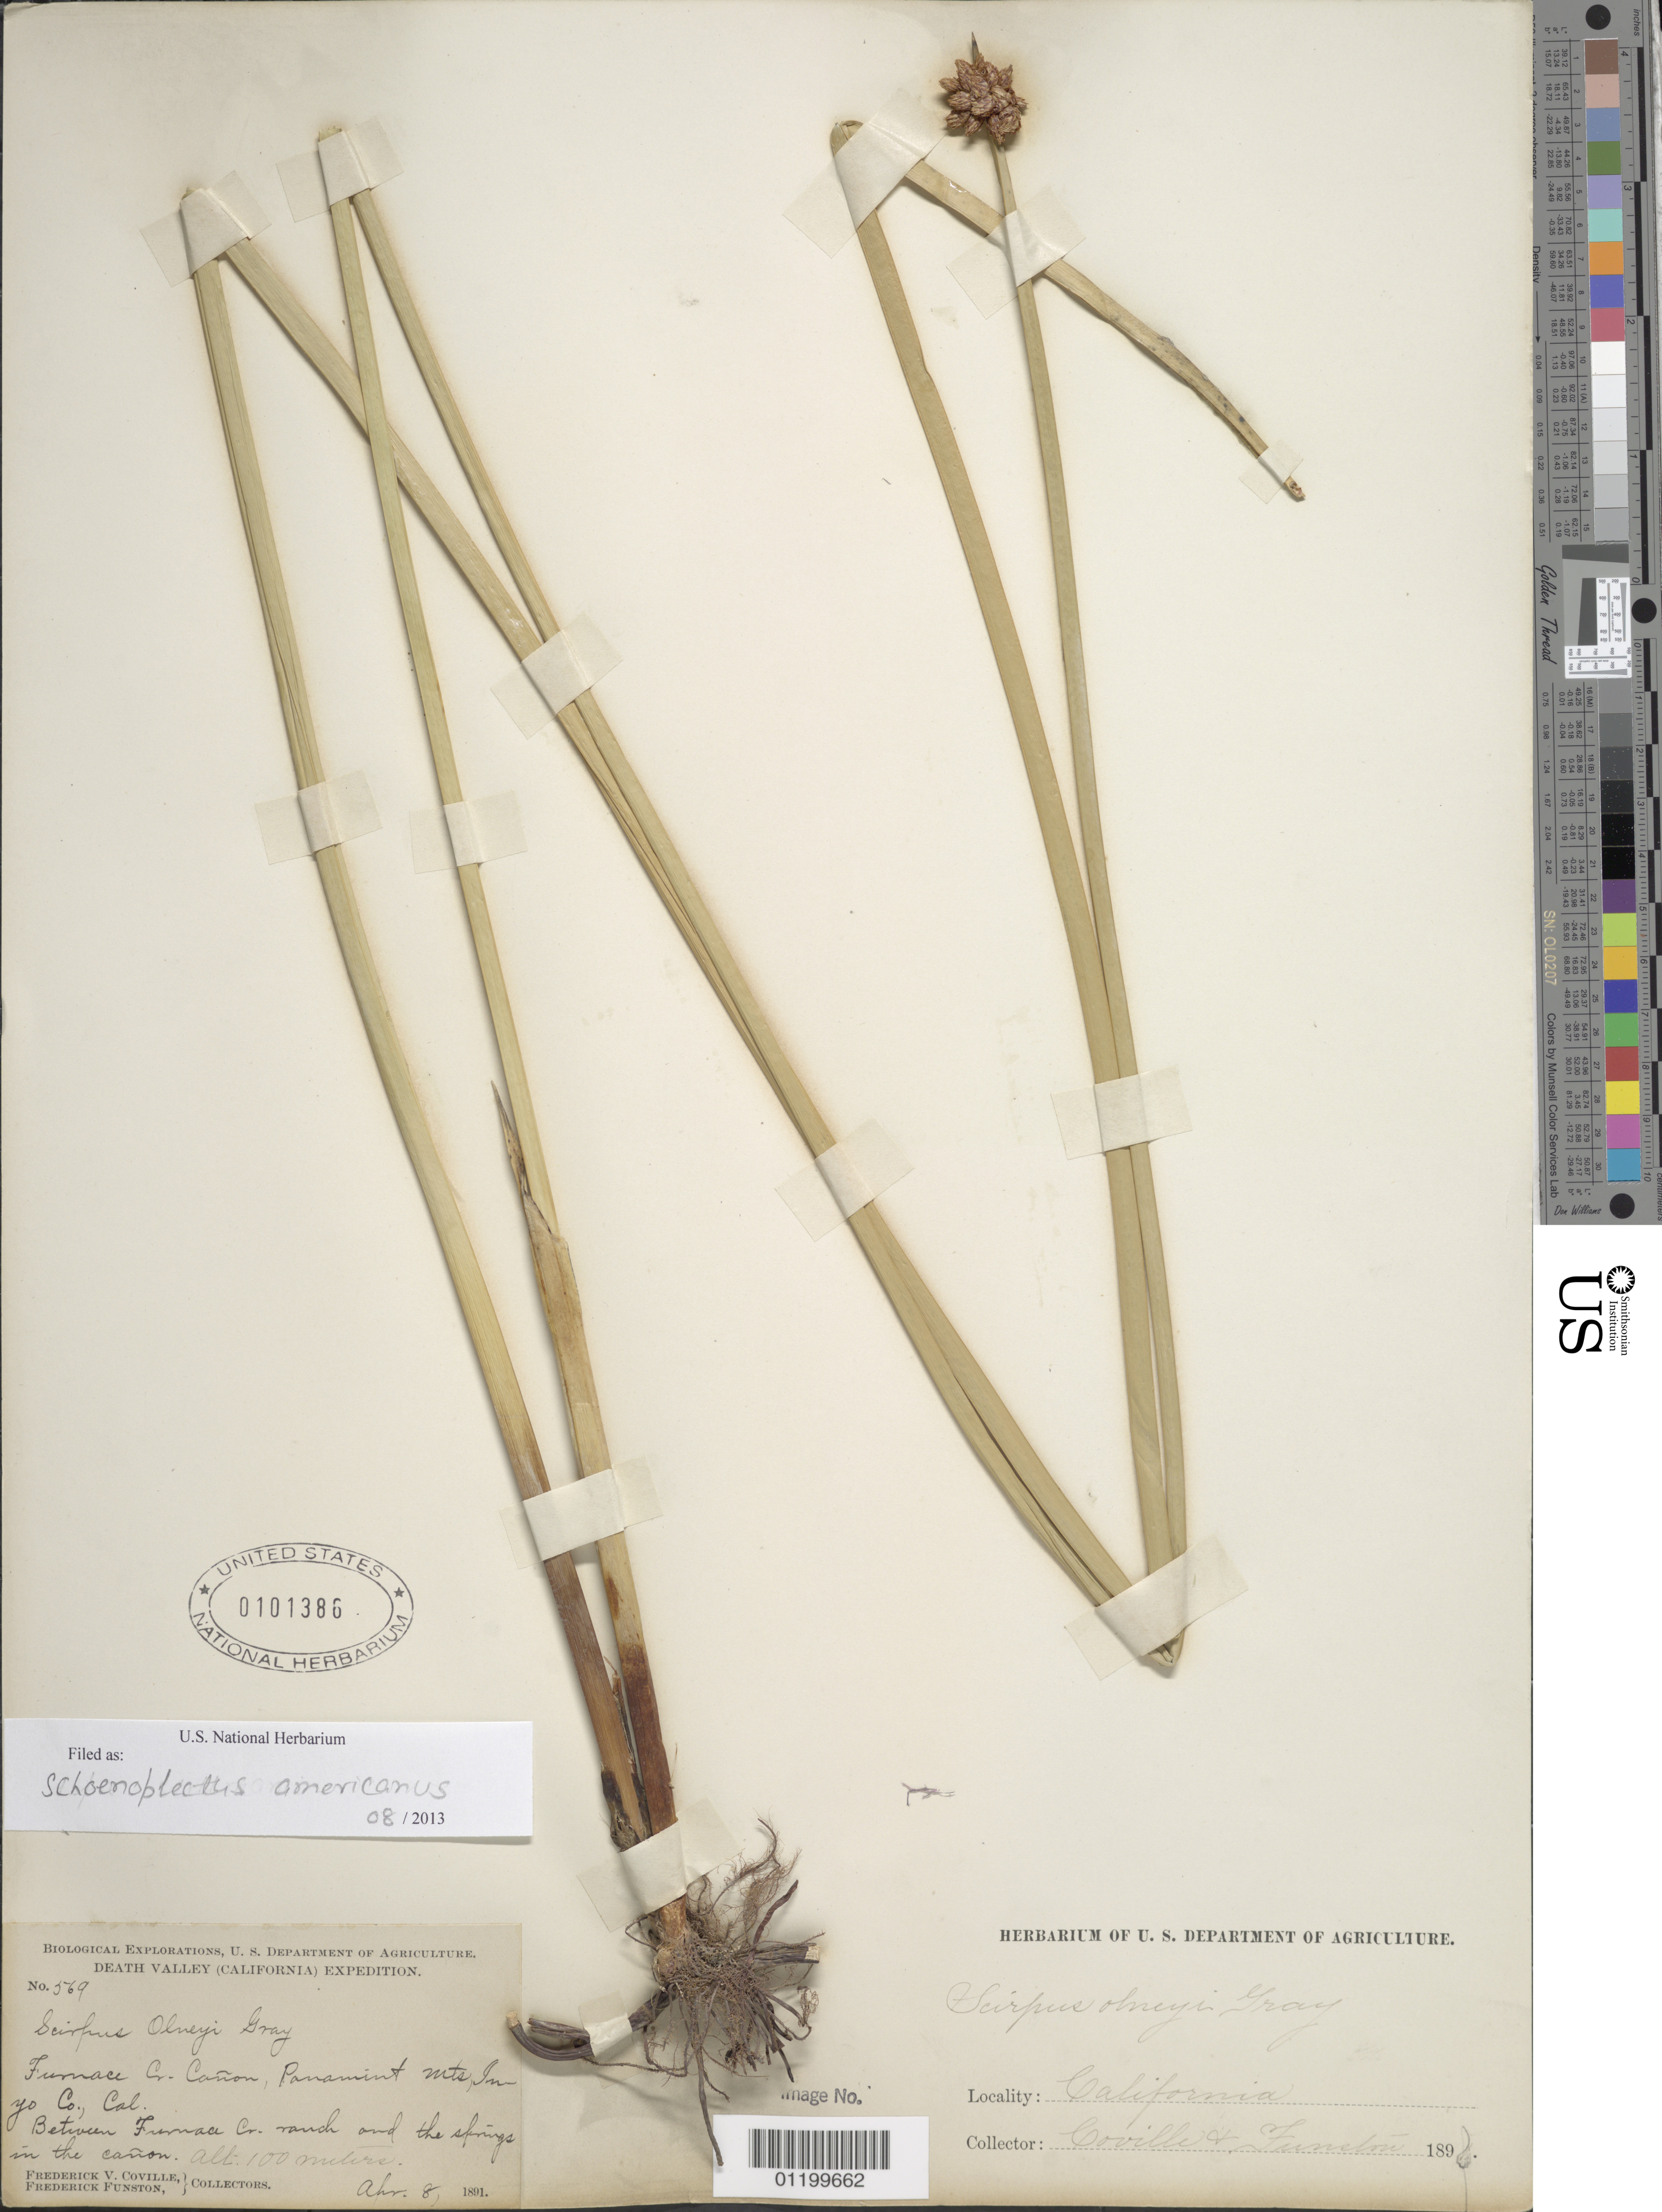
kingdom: Plantae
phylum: Tracheophyta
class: Liliopsida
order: Poales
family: Cyperaceae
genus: Schoenoplectus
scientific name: Schoenoplectus americanus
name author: (Pers.) Volkart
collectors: F. V. Coville & F. Funston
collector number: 569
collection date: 1891-04-08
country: United States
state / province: California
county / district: Inyo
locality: Furnace Creek Canyon, Panamint Mts. Between Furnace Creek Ranch and the Springs in the canyon.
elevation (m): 100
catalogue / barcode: US 101386